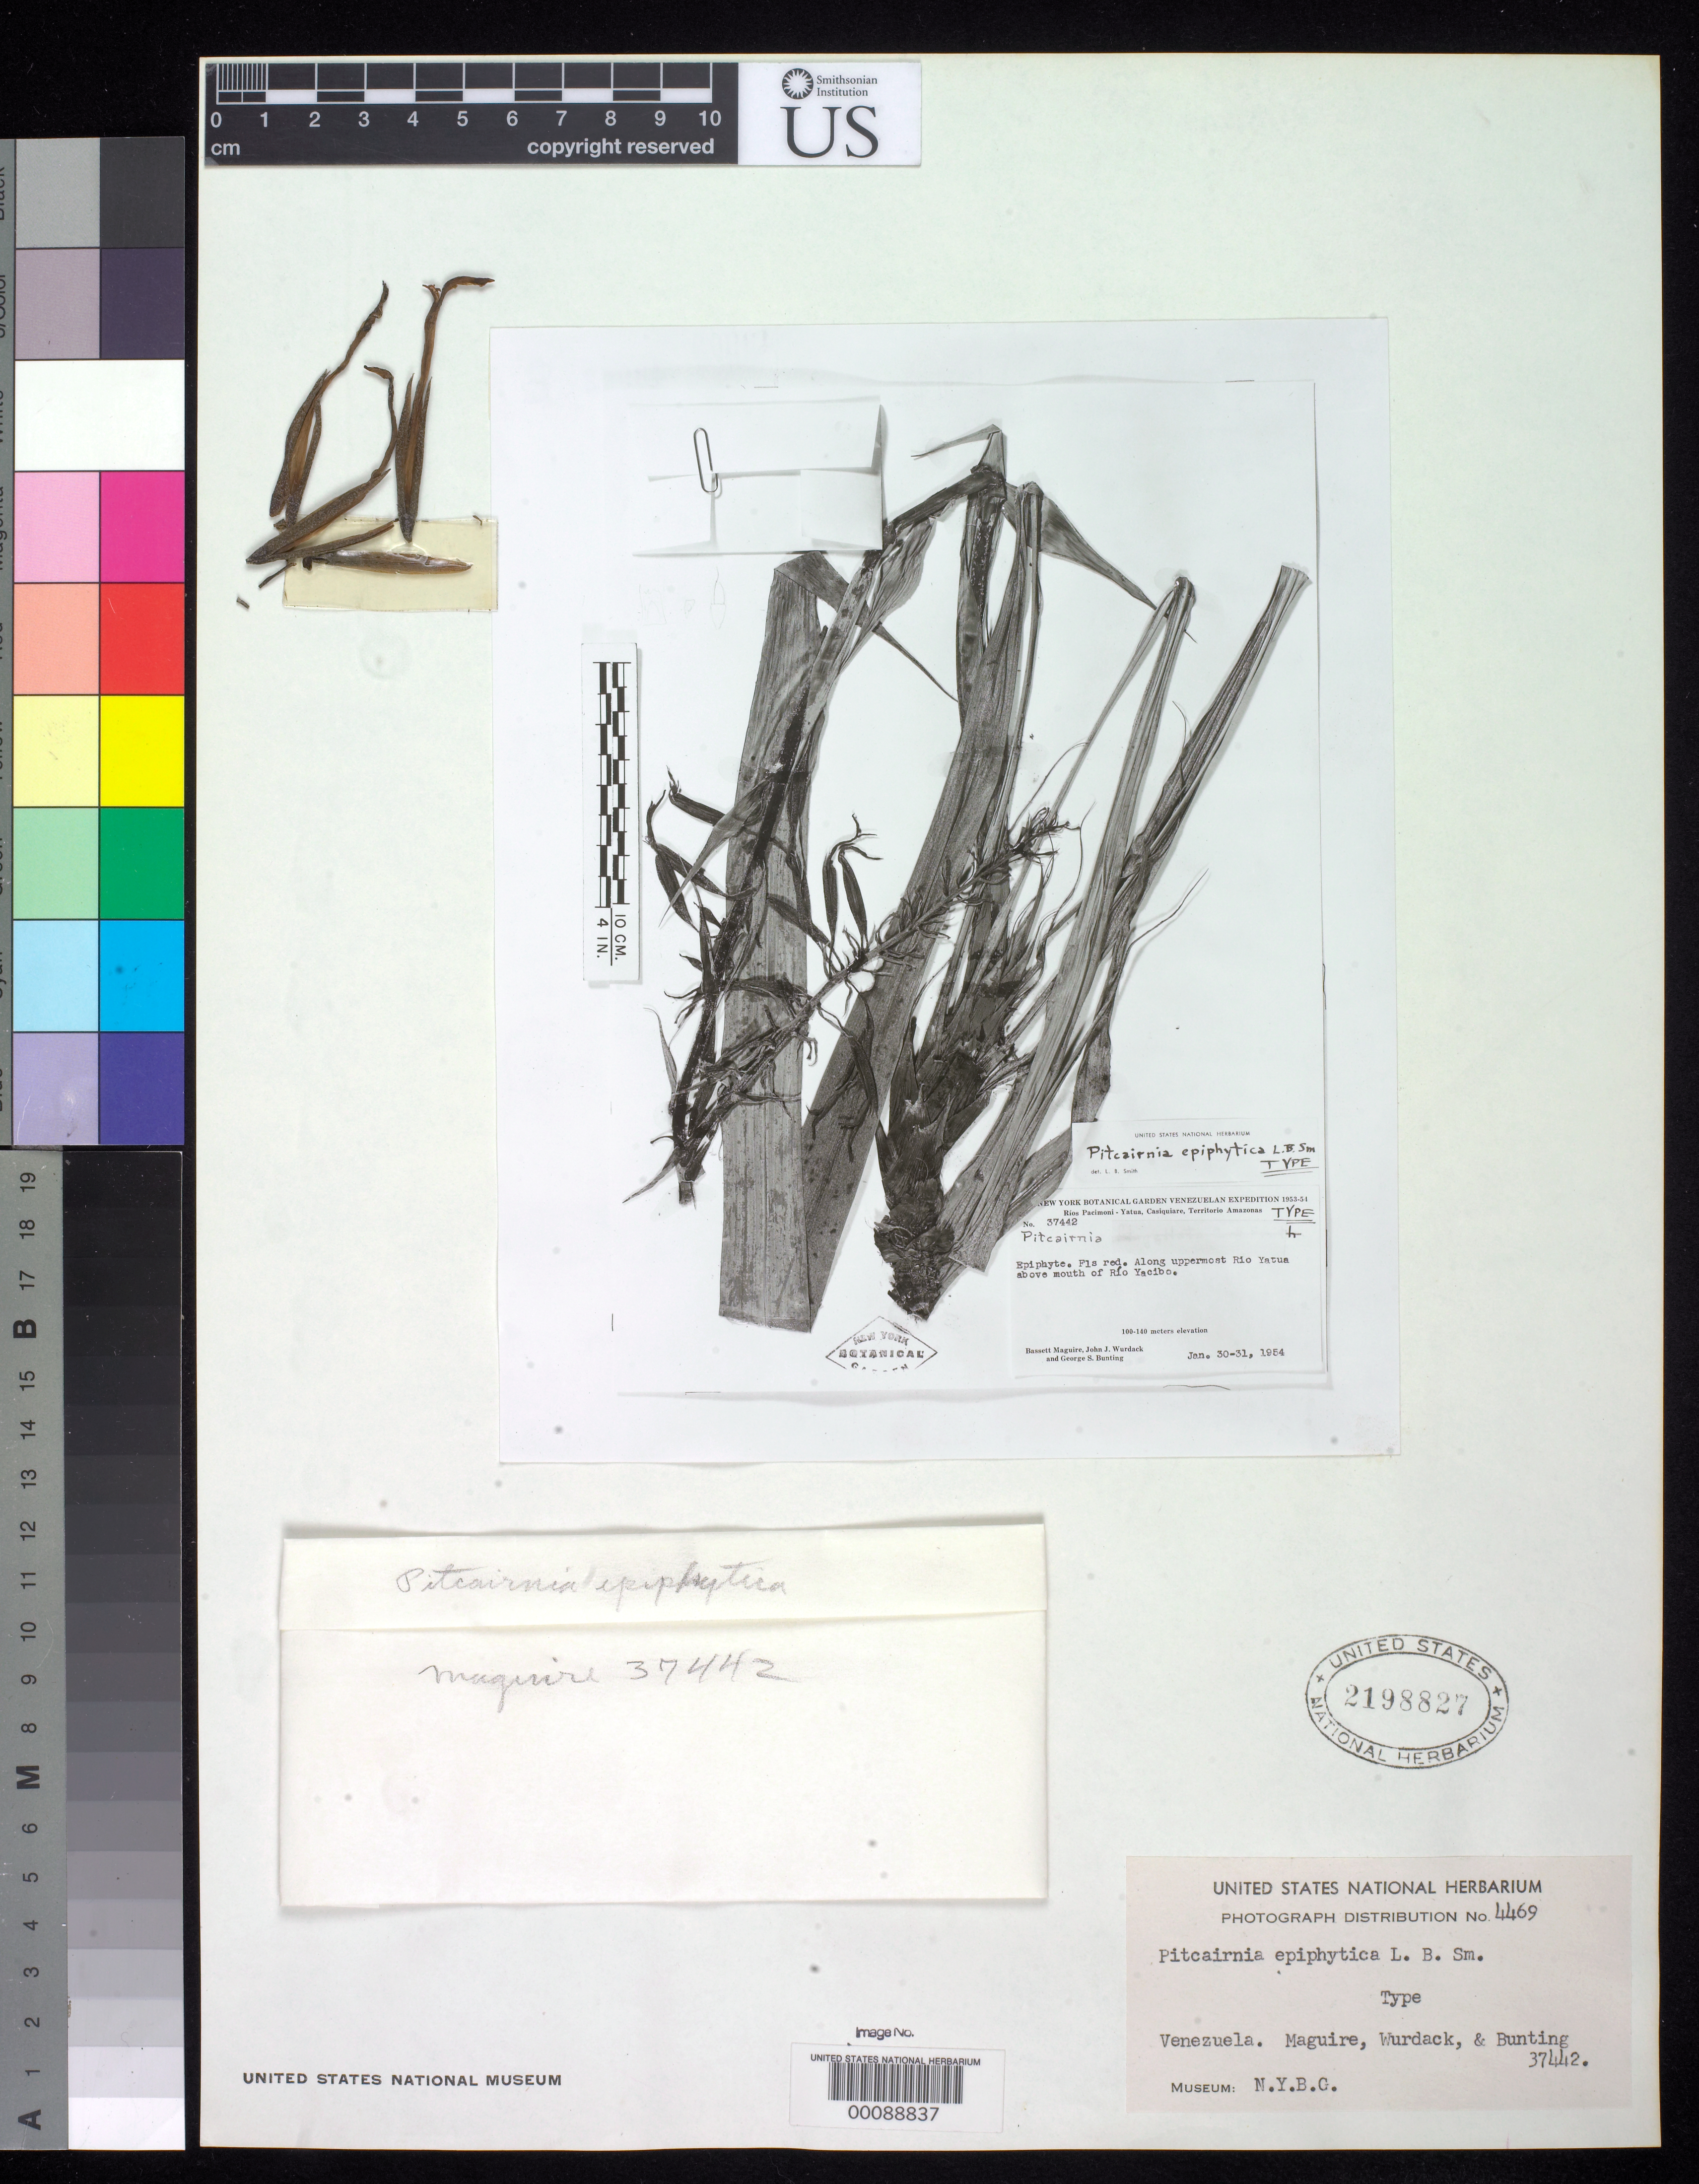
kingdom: Plantae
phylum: Tracheophyta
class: Liliopsida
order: Poales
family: Bromeliaceae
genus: Pitcairnia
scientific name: Pitcairnia epiphytica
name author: L.B. Sm.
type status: Type Fragment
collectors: B. Maguire, J. J. Wurdack & G. S. Bunting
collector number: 37442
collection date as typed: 30 Jan 1954 to 31 Jan 1954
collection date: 1954-01-30/1954-01-31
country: Venezuela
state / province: Amazonas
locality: Rio Yatua above mouth of Rio Yacibo.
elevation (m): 100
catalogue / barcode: US 2198827